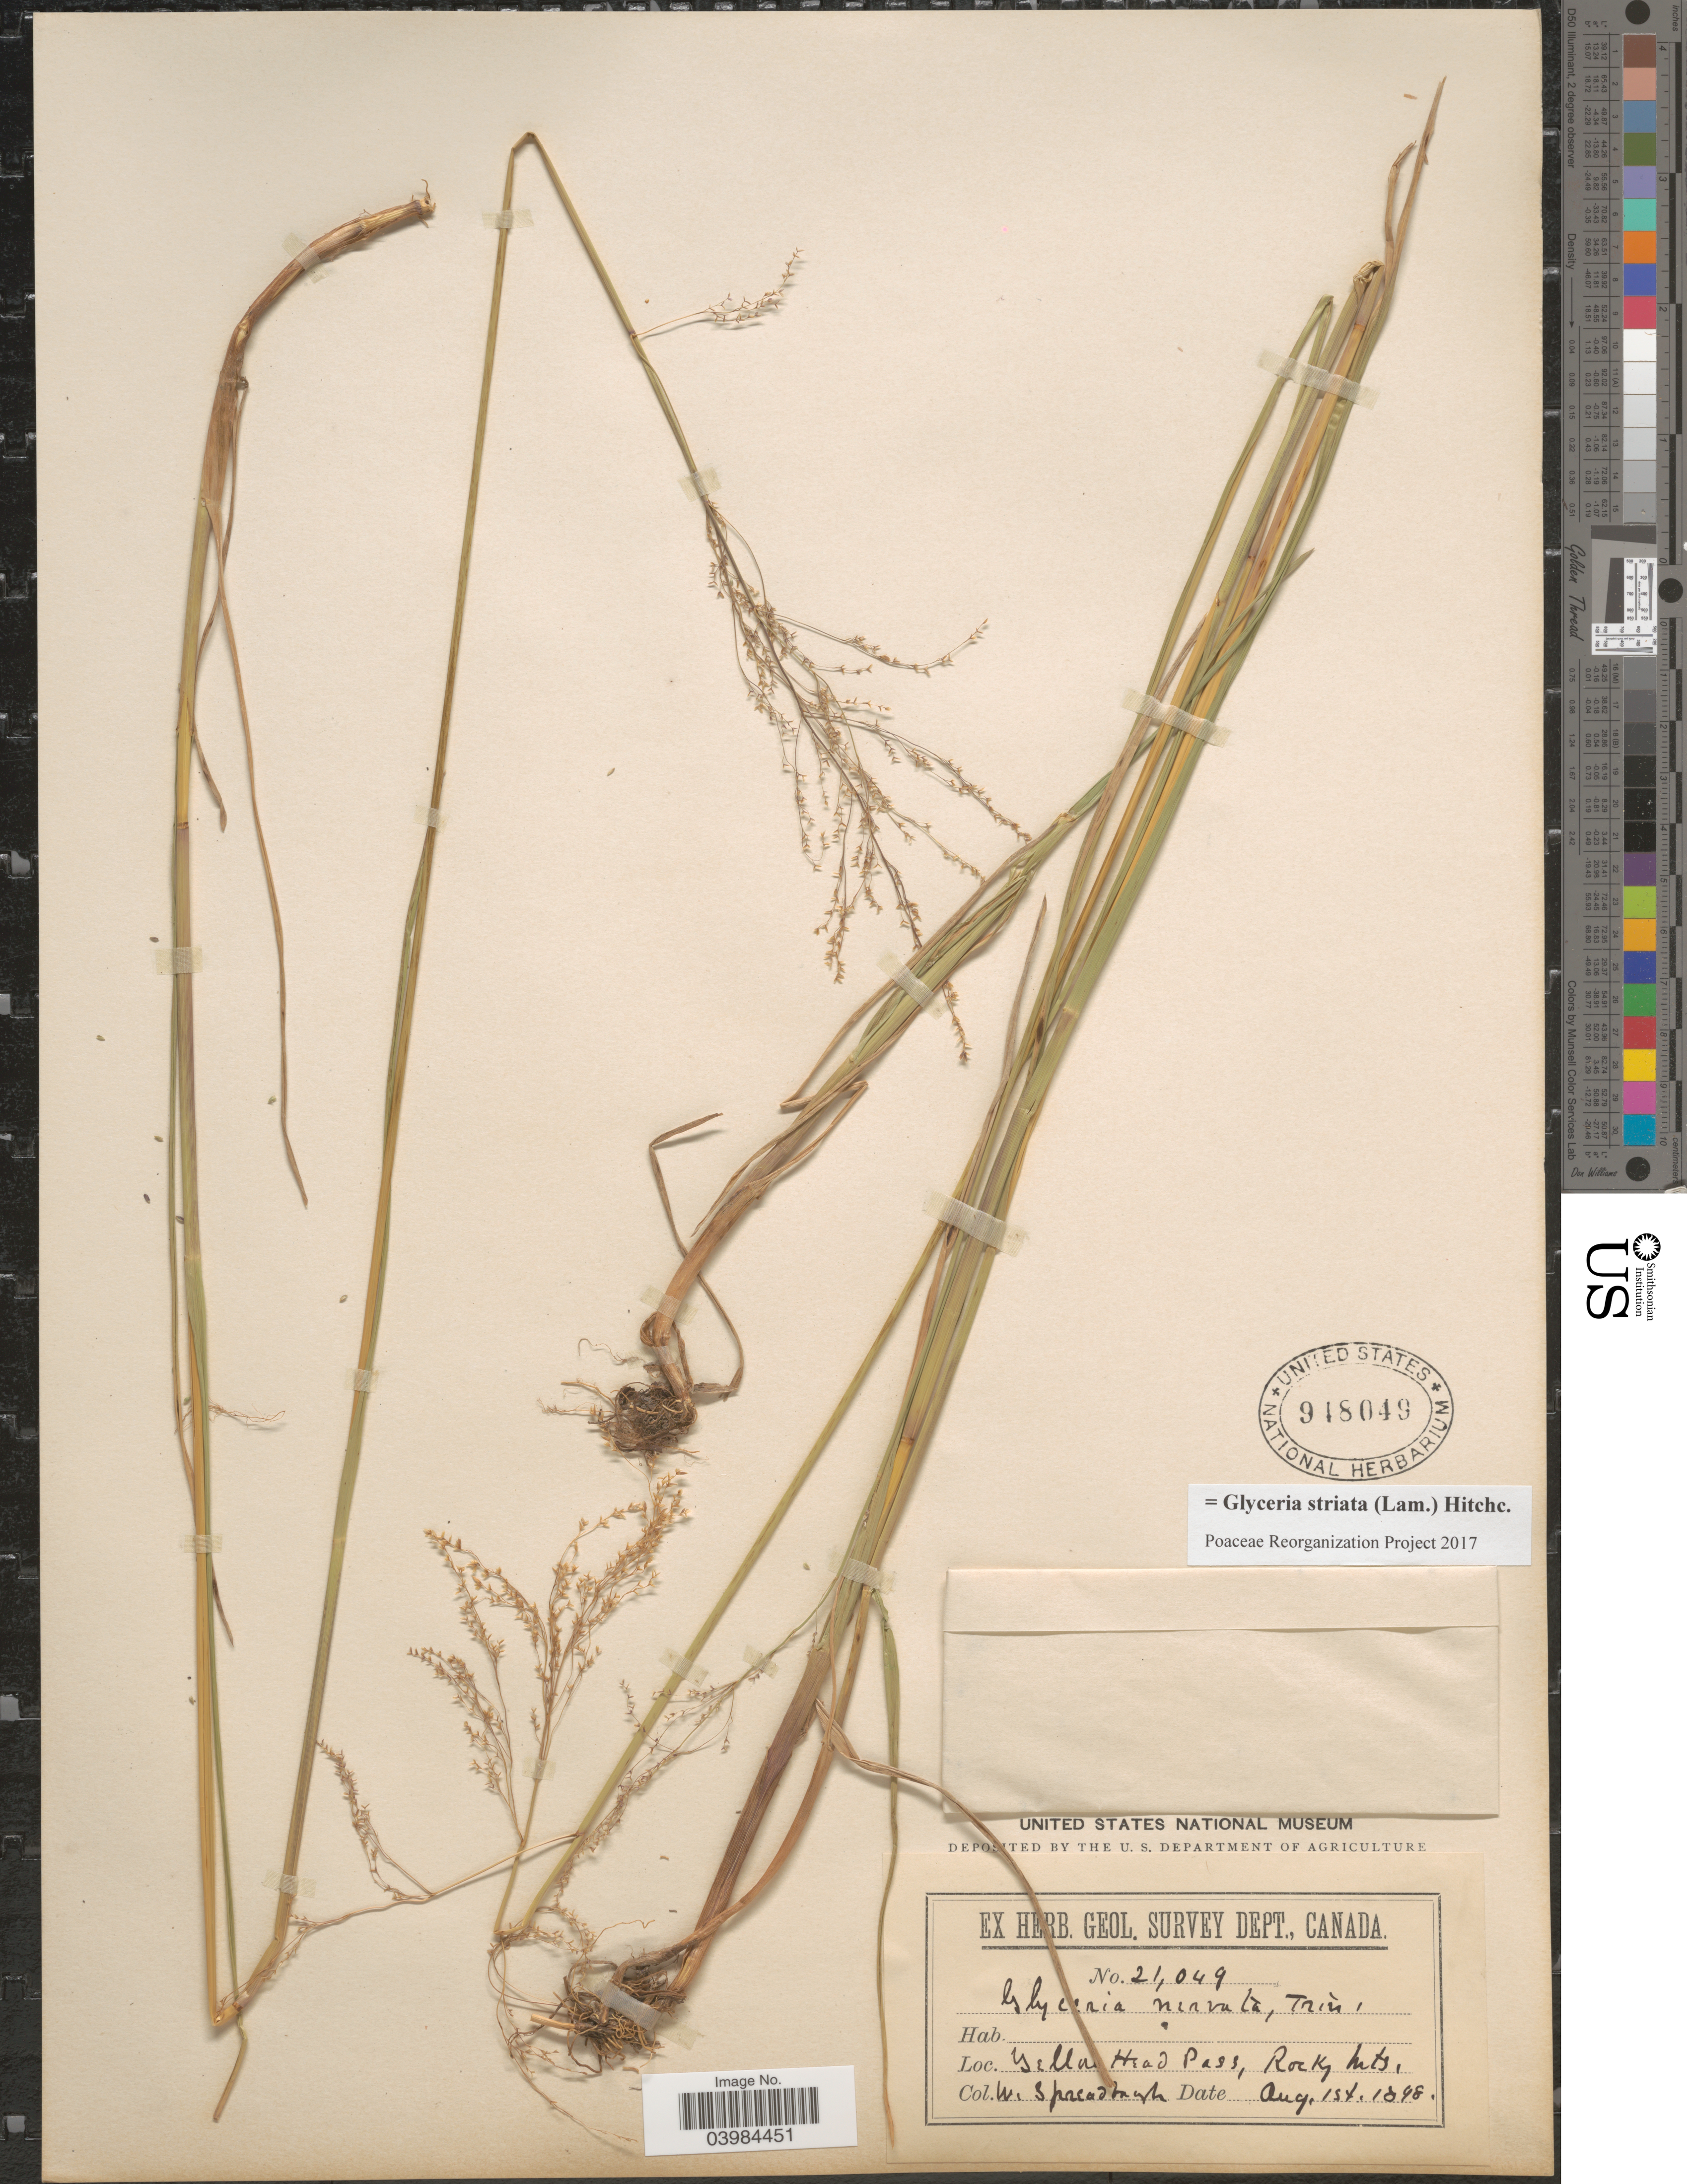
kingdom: Plantae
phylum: Tracheophyta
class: Liliopsida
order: Poales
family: Poaceae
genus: Glyceria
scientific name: Glyceria striata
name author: (Lam.) Hitchc.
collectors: W. Spreadborough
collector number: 21049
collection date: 1898-08-01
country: Canada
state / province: British Columbia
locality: Yellow Head Pass, Rocky Mts.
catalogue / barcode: US 948049